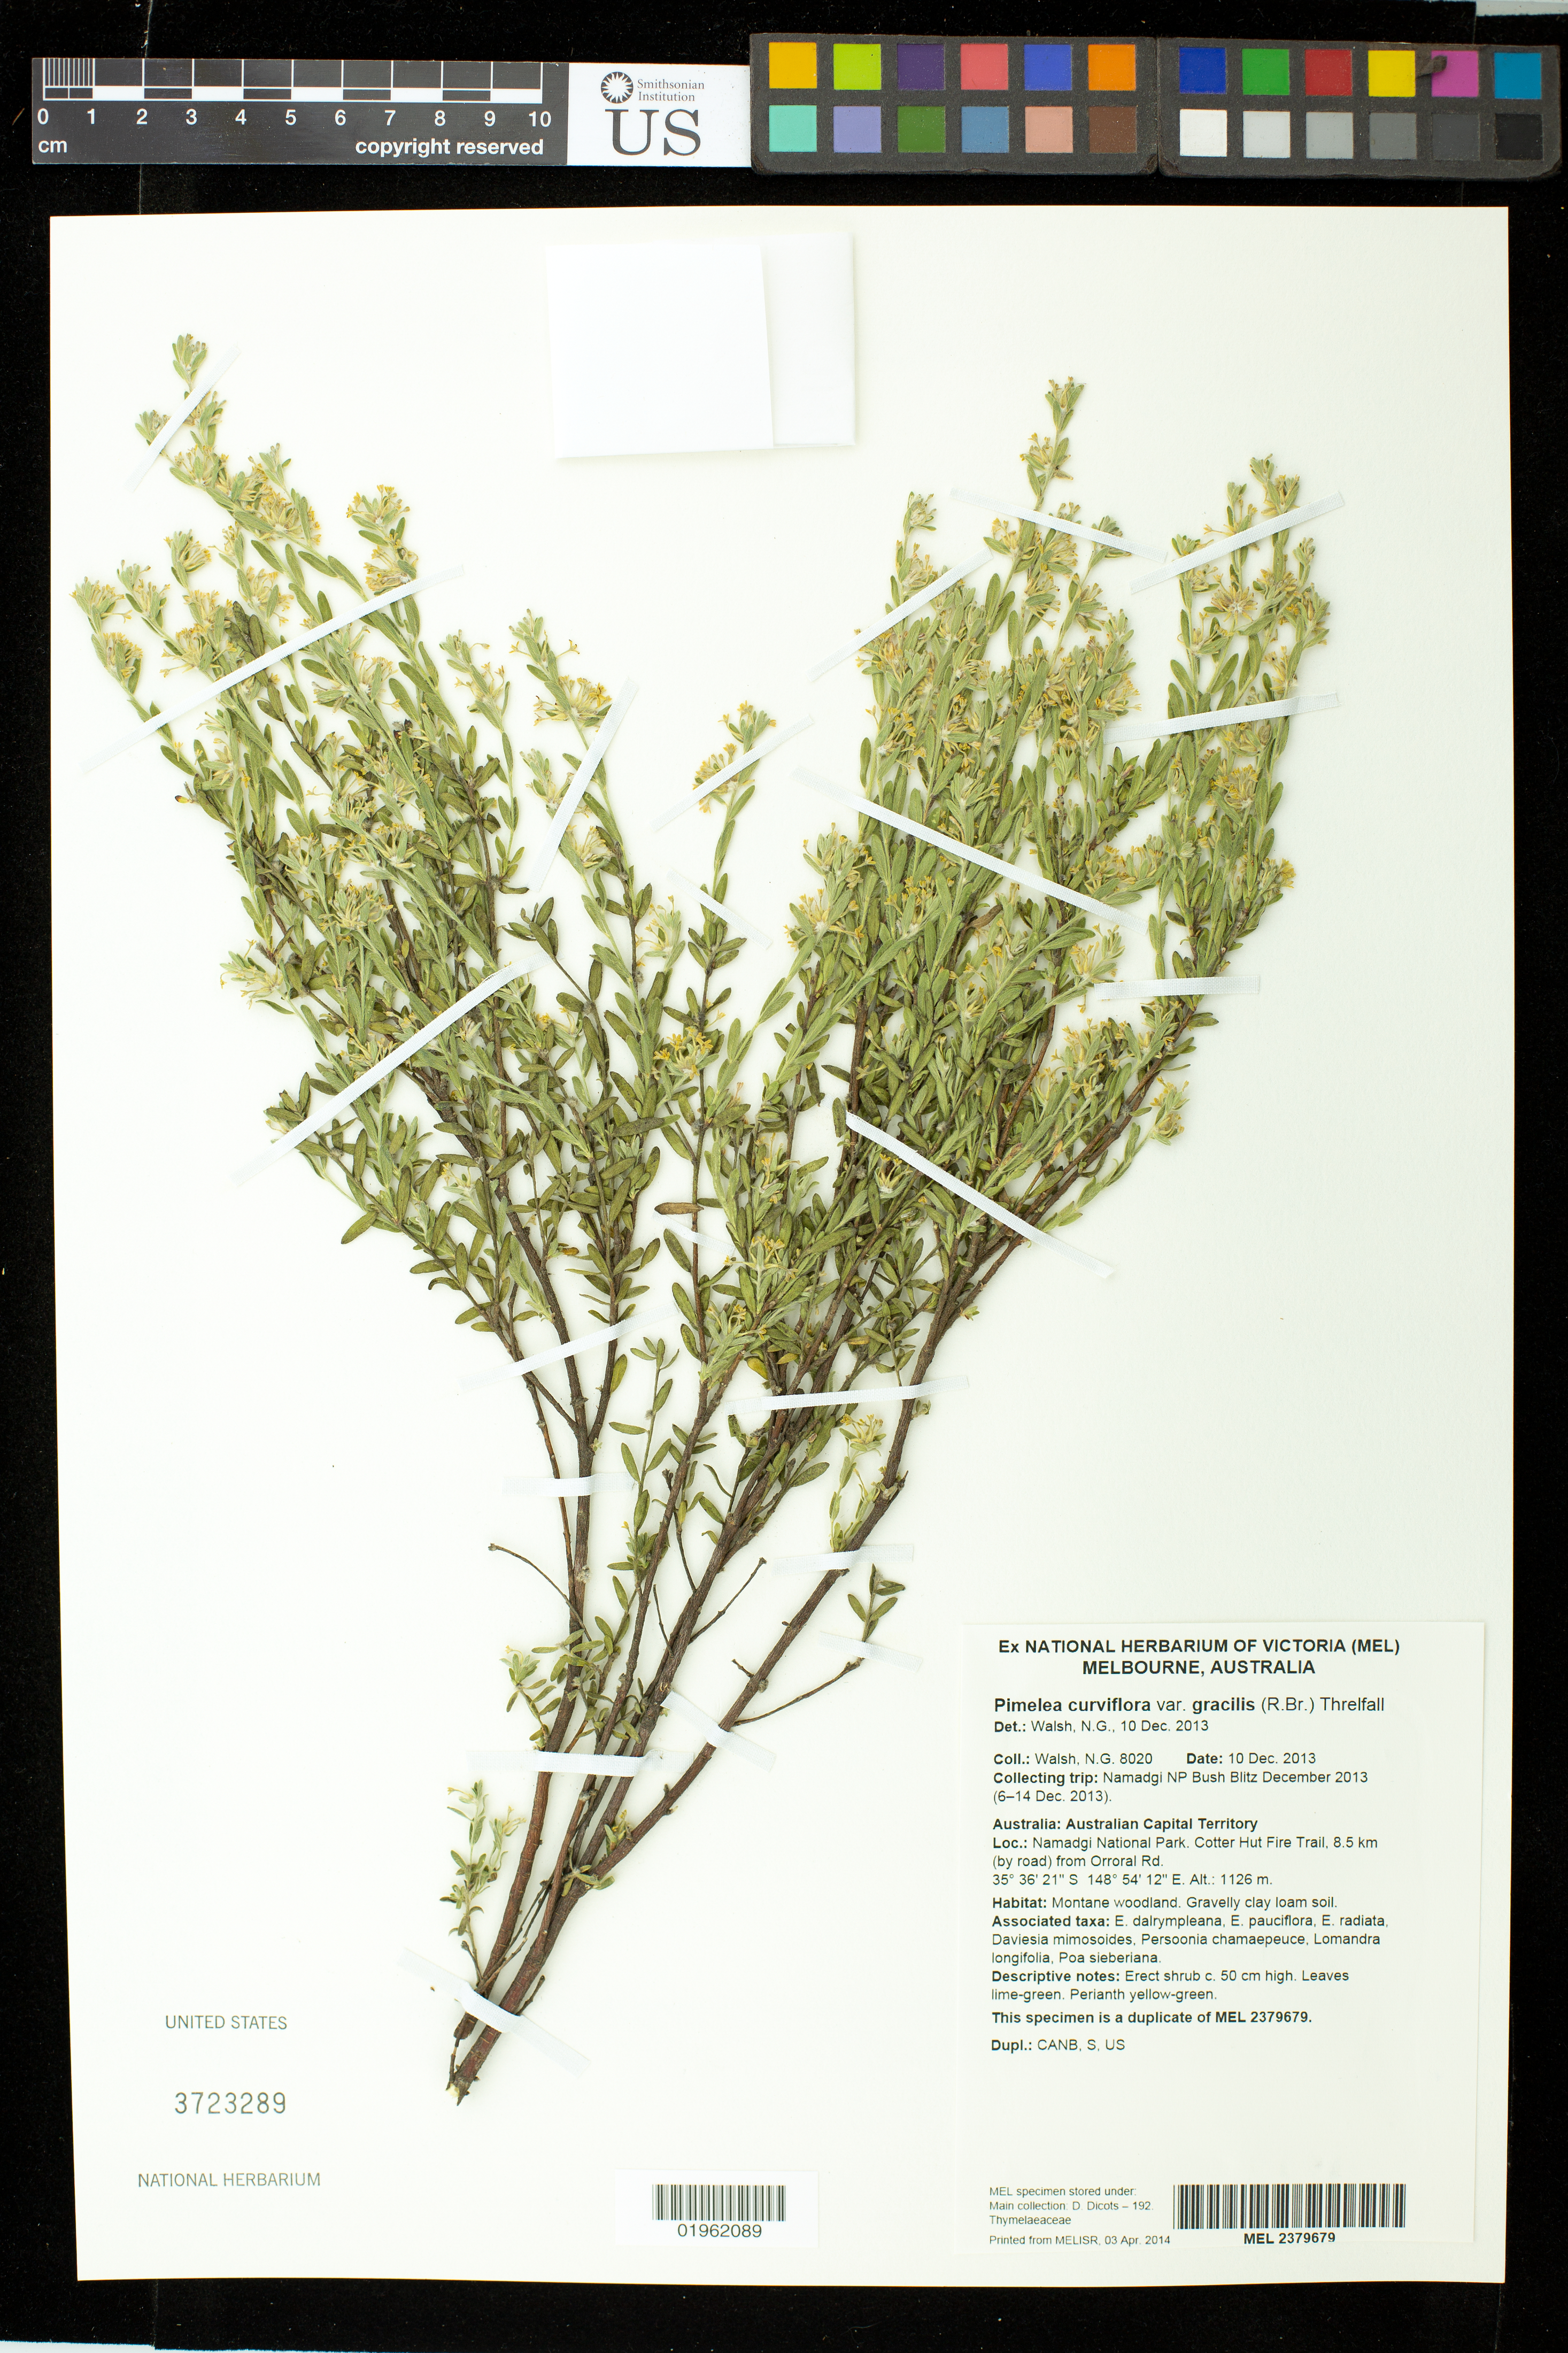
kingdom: Plantae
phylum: Tracheophyta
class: Magnoliopsida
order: Malvales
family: Thymelaeaceae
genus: Pimelea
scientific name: Pimelea curviflora subsp. gracilis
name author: (R. Br.) Threlfall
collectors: N. Walsh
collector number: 8020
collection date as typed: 28 Nov 2008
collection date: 2013-12-10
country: Australia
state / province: Australian Capital Territory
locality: Namadgi National Park, Cotter Hut Fire Trail, 8.5 km (by road) from Orroral Rd.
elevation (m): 1126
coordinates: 35° 36' 21" S, 148° 54' 12" E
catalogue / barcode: US 3723289